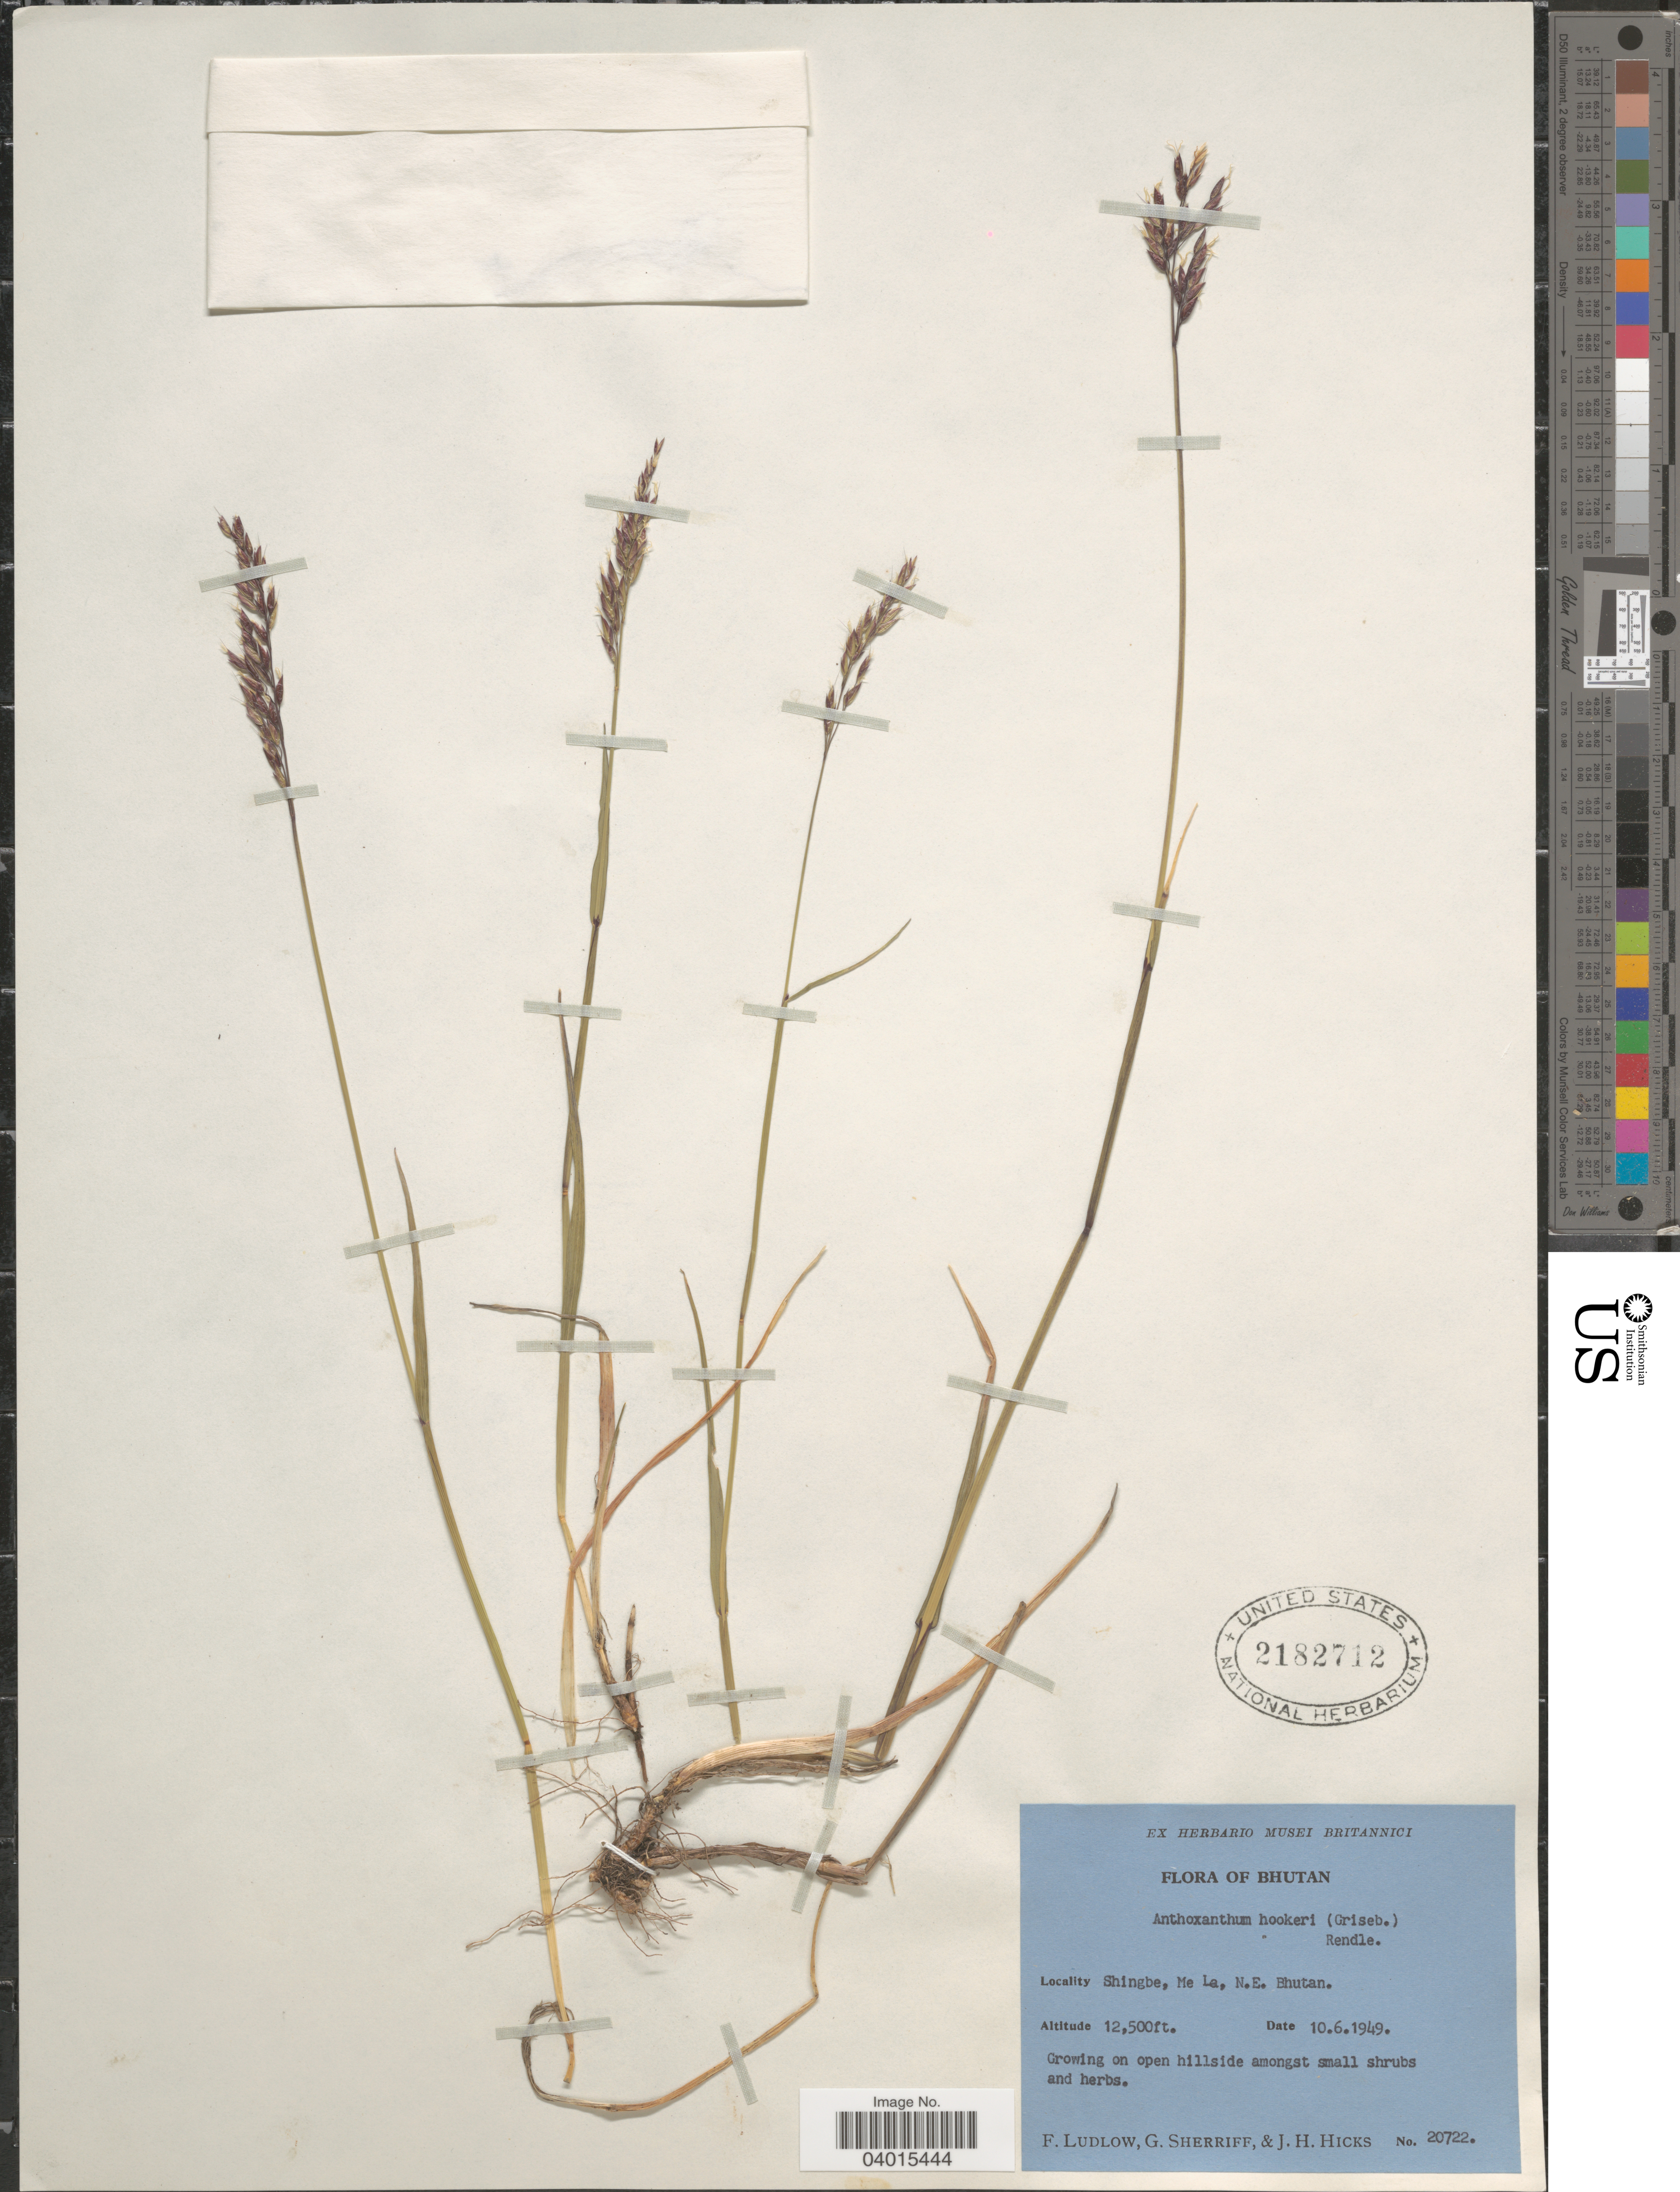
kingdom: Plantae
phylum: Tracheophyta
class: Liliopsida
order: Poales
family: Poaceae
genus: Anthoxanthum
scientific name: Anthoxanthum hookeri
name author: (Griseb.) Rendle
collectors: F. Ludlow, G. Sherriff & J. H. Hicks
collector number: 20722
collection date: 1949-06-10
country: Bhutan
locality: Shingbe, Me La, N.E. Bhutan.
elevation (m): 3810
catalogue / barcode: US 2182712